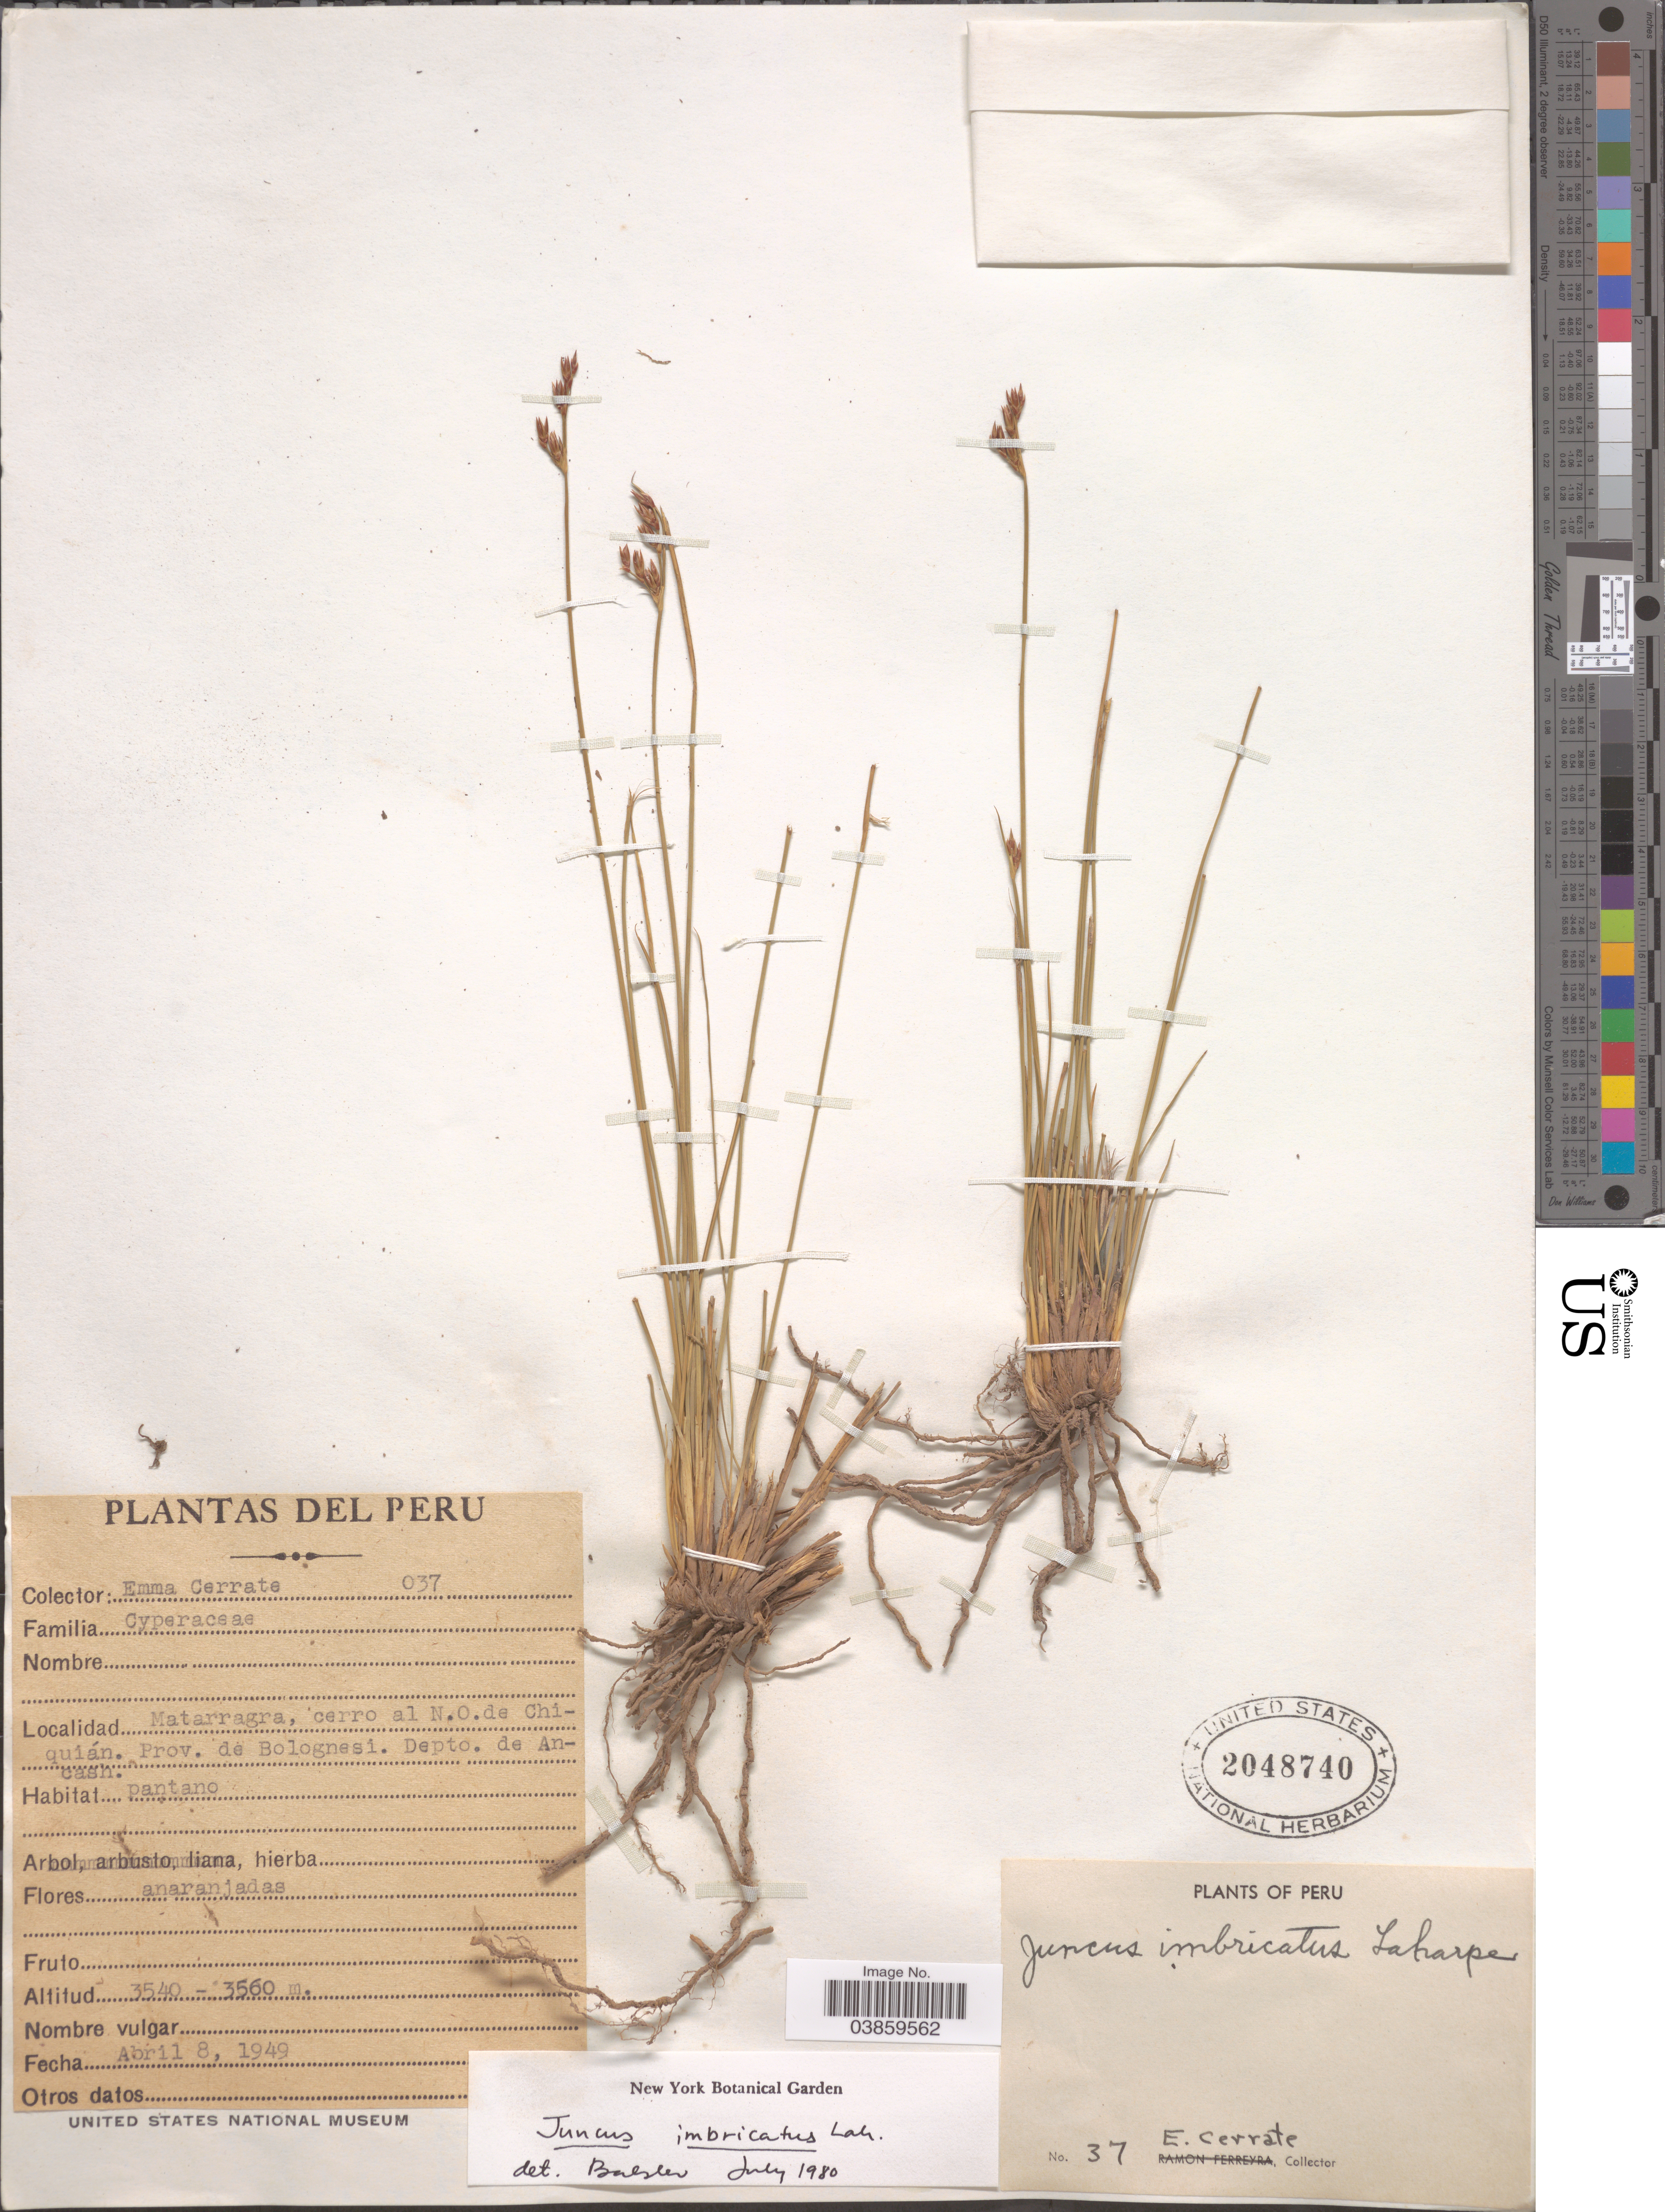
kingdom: Plantae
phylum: Tracheophyta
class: Liliopsida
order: Poales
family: Juncaceae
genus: Juncus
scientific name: Juncus imbricatus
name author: Laharpe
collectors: E. Cerrate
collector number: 037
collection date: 1949-04-08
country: Peru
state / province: Ancash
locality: Matarragra, cerro al N. O. de Chiquián. Prov. de Bolognesi. Depto. de Ancash.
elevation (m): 3540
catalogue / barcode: US 2048740